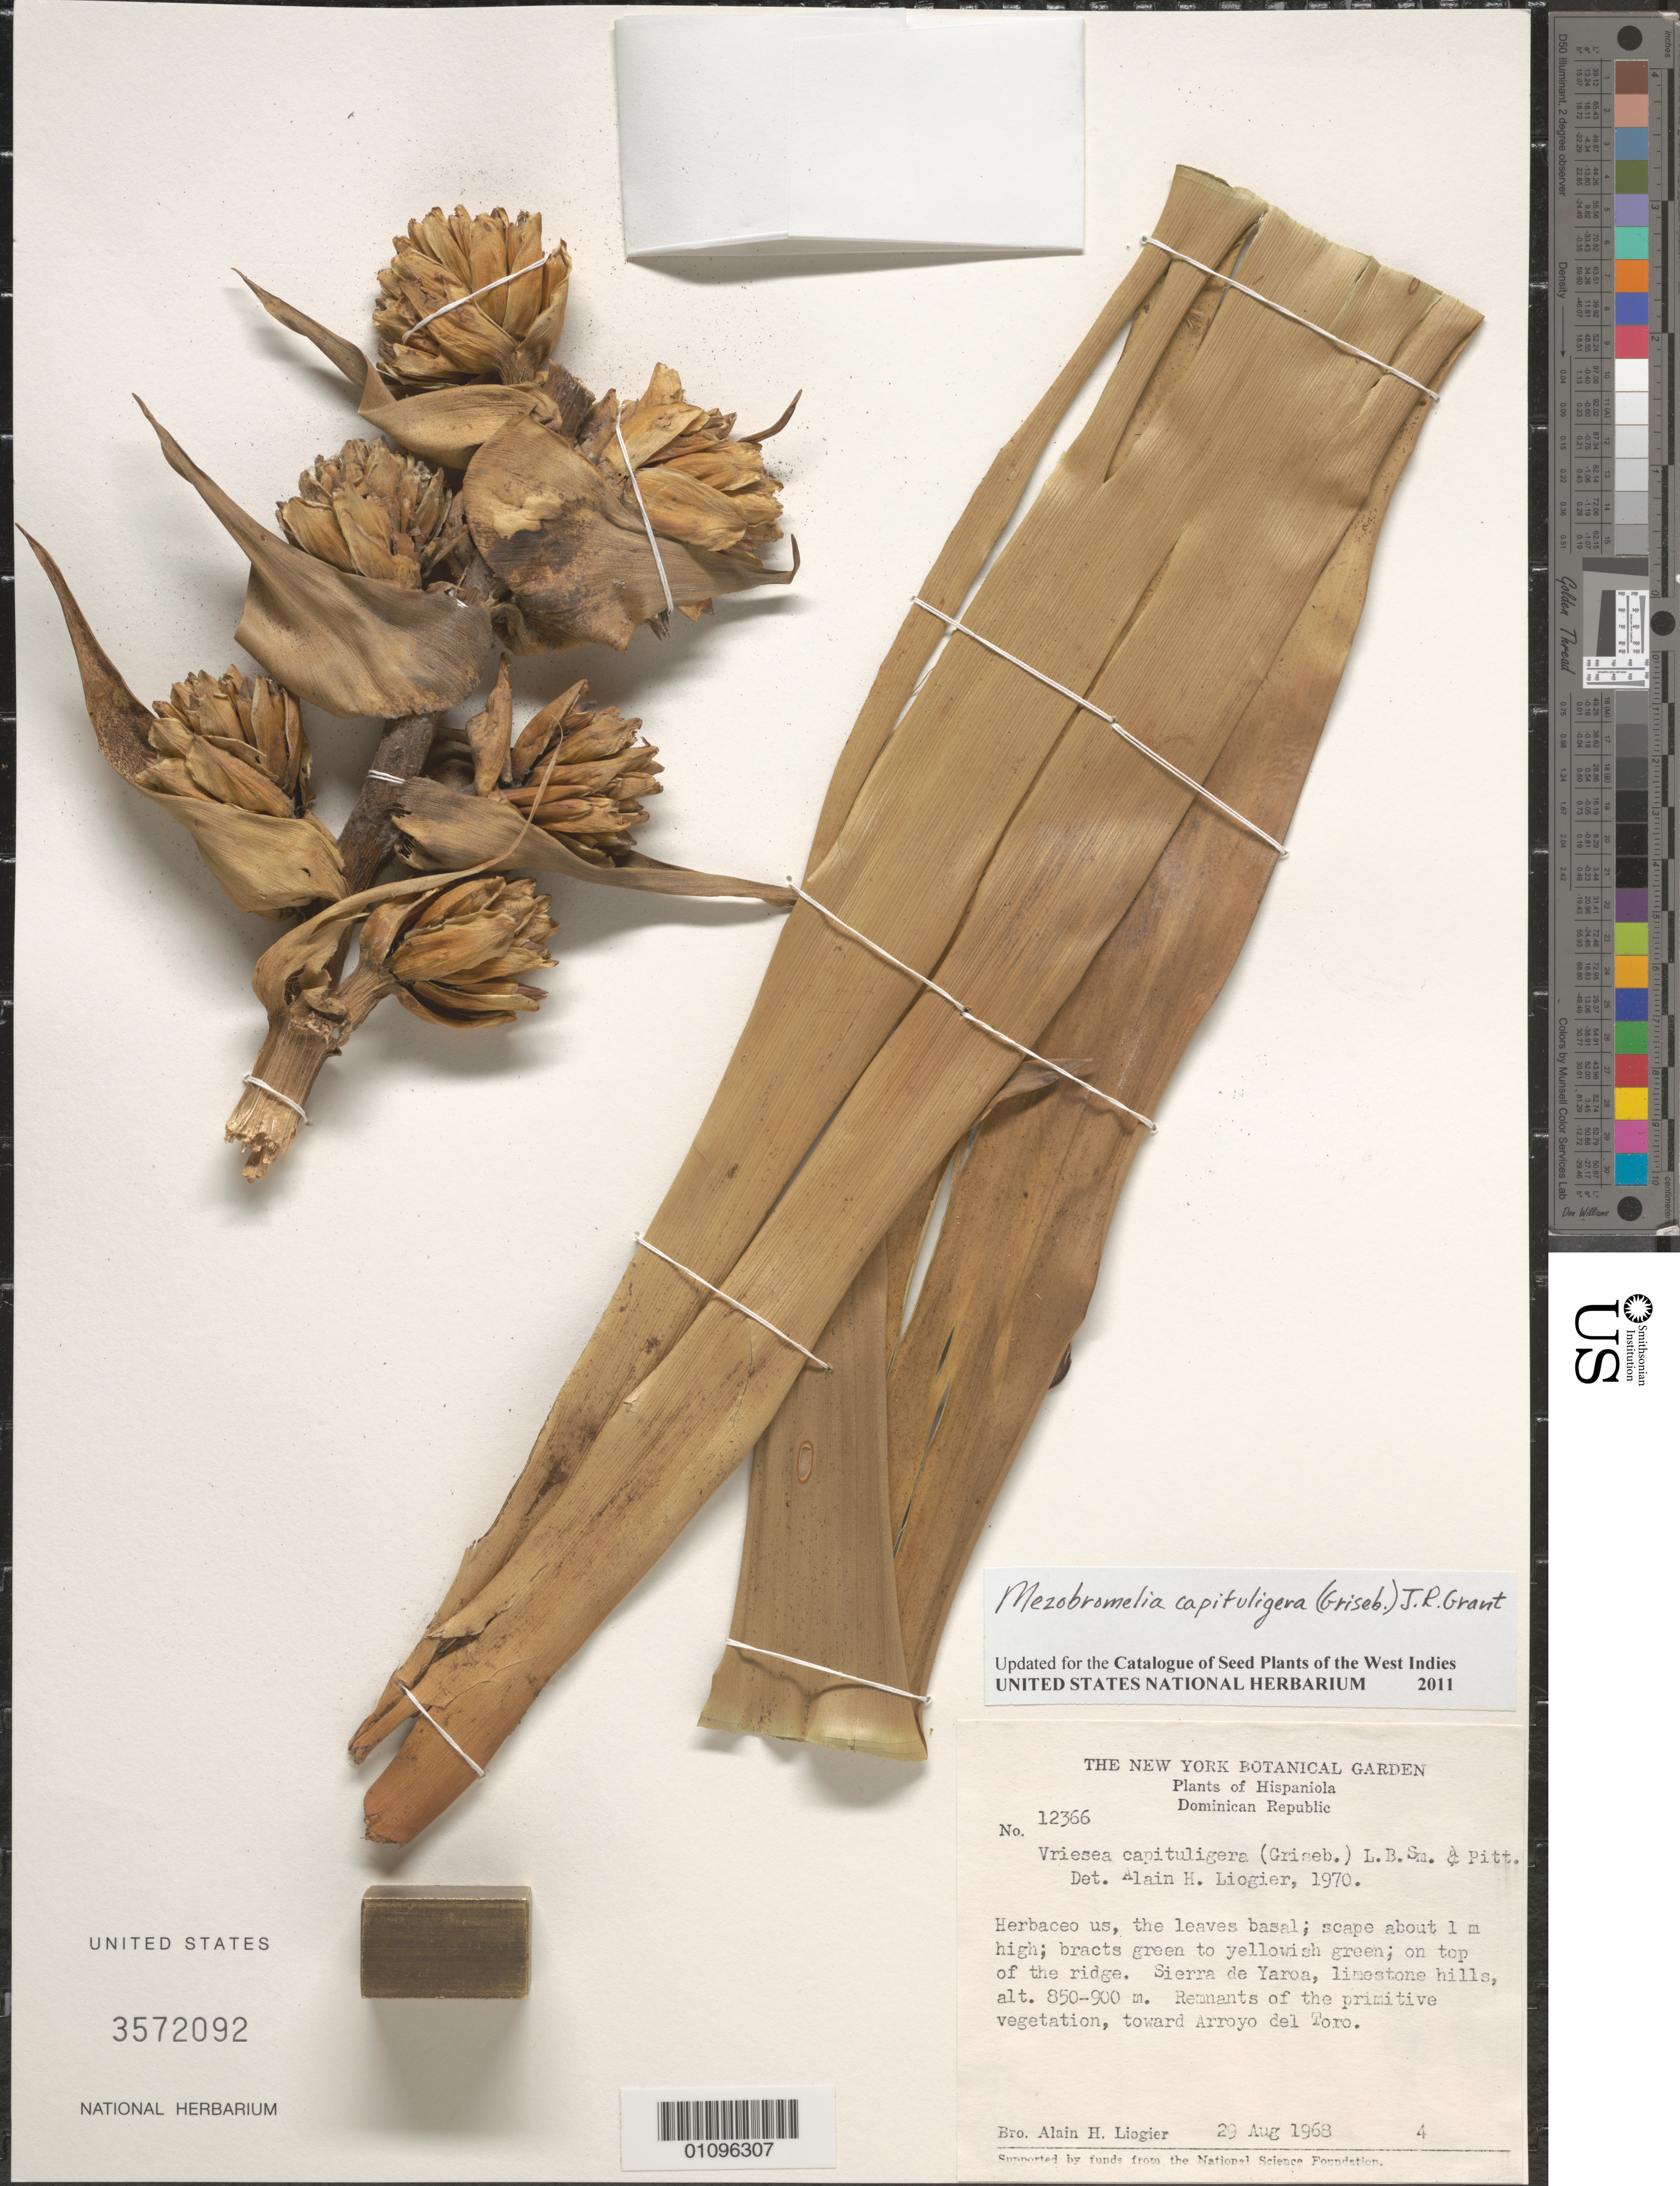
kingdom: Plantae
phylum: Tracheophyta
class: Liliopsida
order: Poales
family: Bromeliaceae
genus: Mezobromelia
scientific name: Mezobromelia capituligera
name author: (Griseb.) J.R. Grant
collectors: A. H. Liogier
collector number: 12366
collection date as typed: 29 Aug 1968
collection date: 1968-08-29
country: Dominican Republic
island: Hispaniola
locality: Sierra de Yaroa, toward Arroyo del Toro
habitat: On top of ridge, limestone hills; remnants of the primitive vegetation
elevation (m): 850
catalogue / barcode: US 3572092